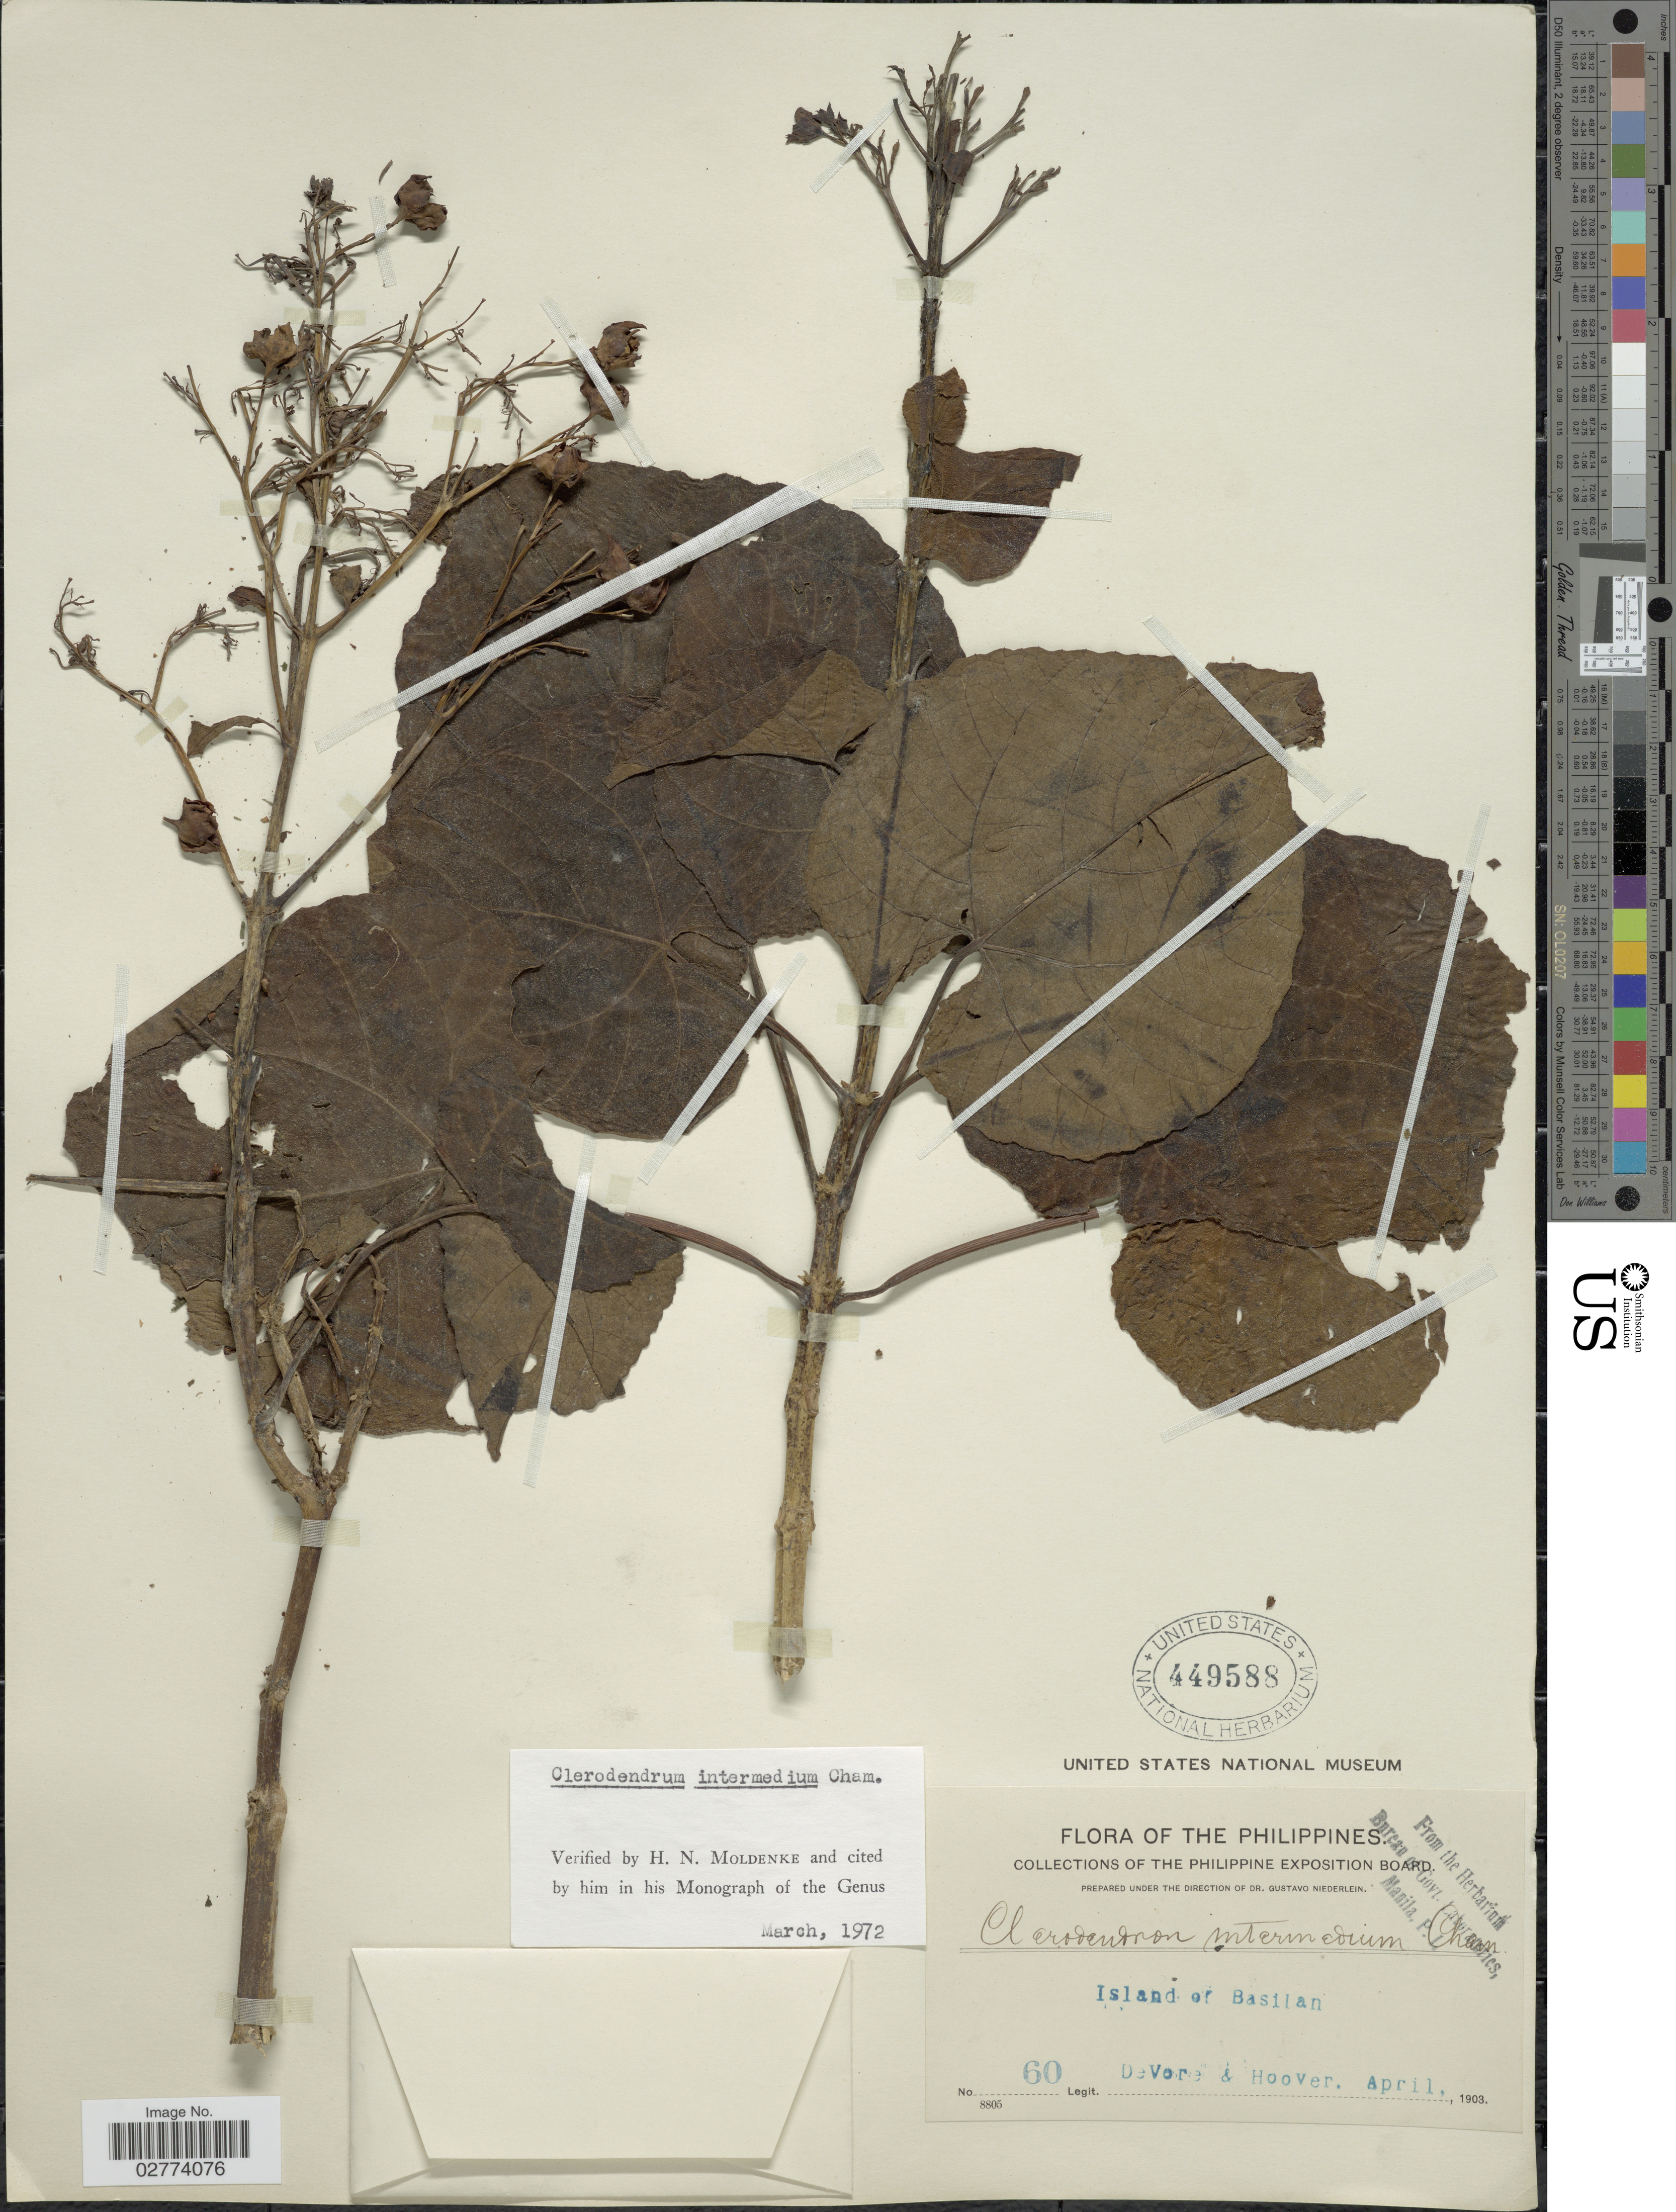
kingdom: Plantae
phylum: Tracheophyta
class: Magnoliopsida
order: Lamiales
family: Lamiaceae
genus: Clerodendrum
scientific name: Clerodendrum intermedium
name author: Cham.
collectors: B. F. DeVore & -- Hoover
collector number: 60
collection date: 1903-04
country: Philippines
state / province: Muslim Mindanao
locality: Island of Basilan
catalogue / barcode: US 449588